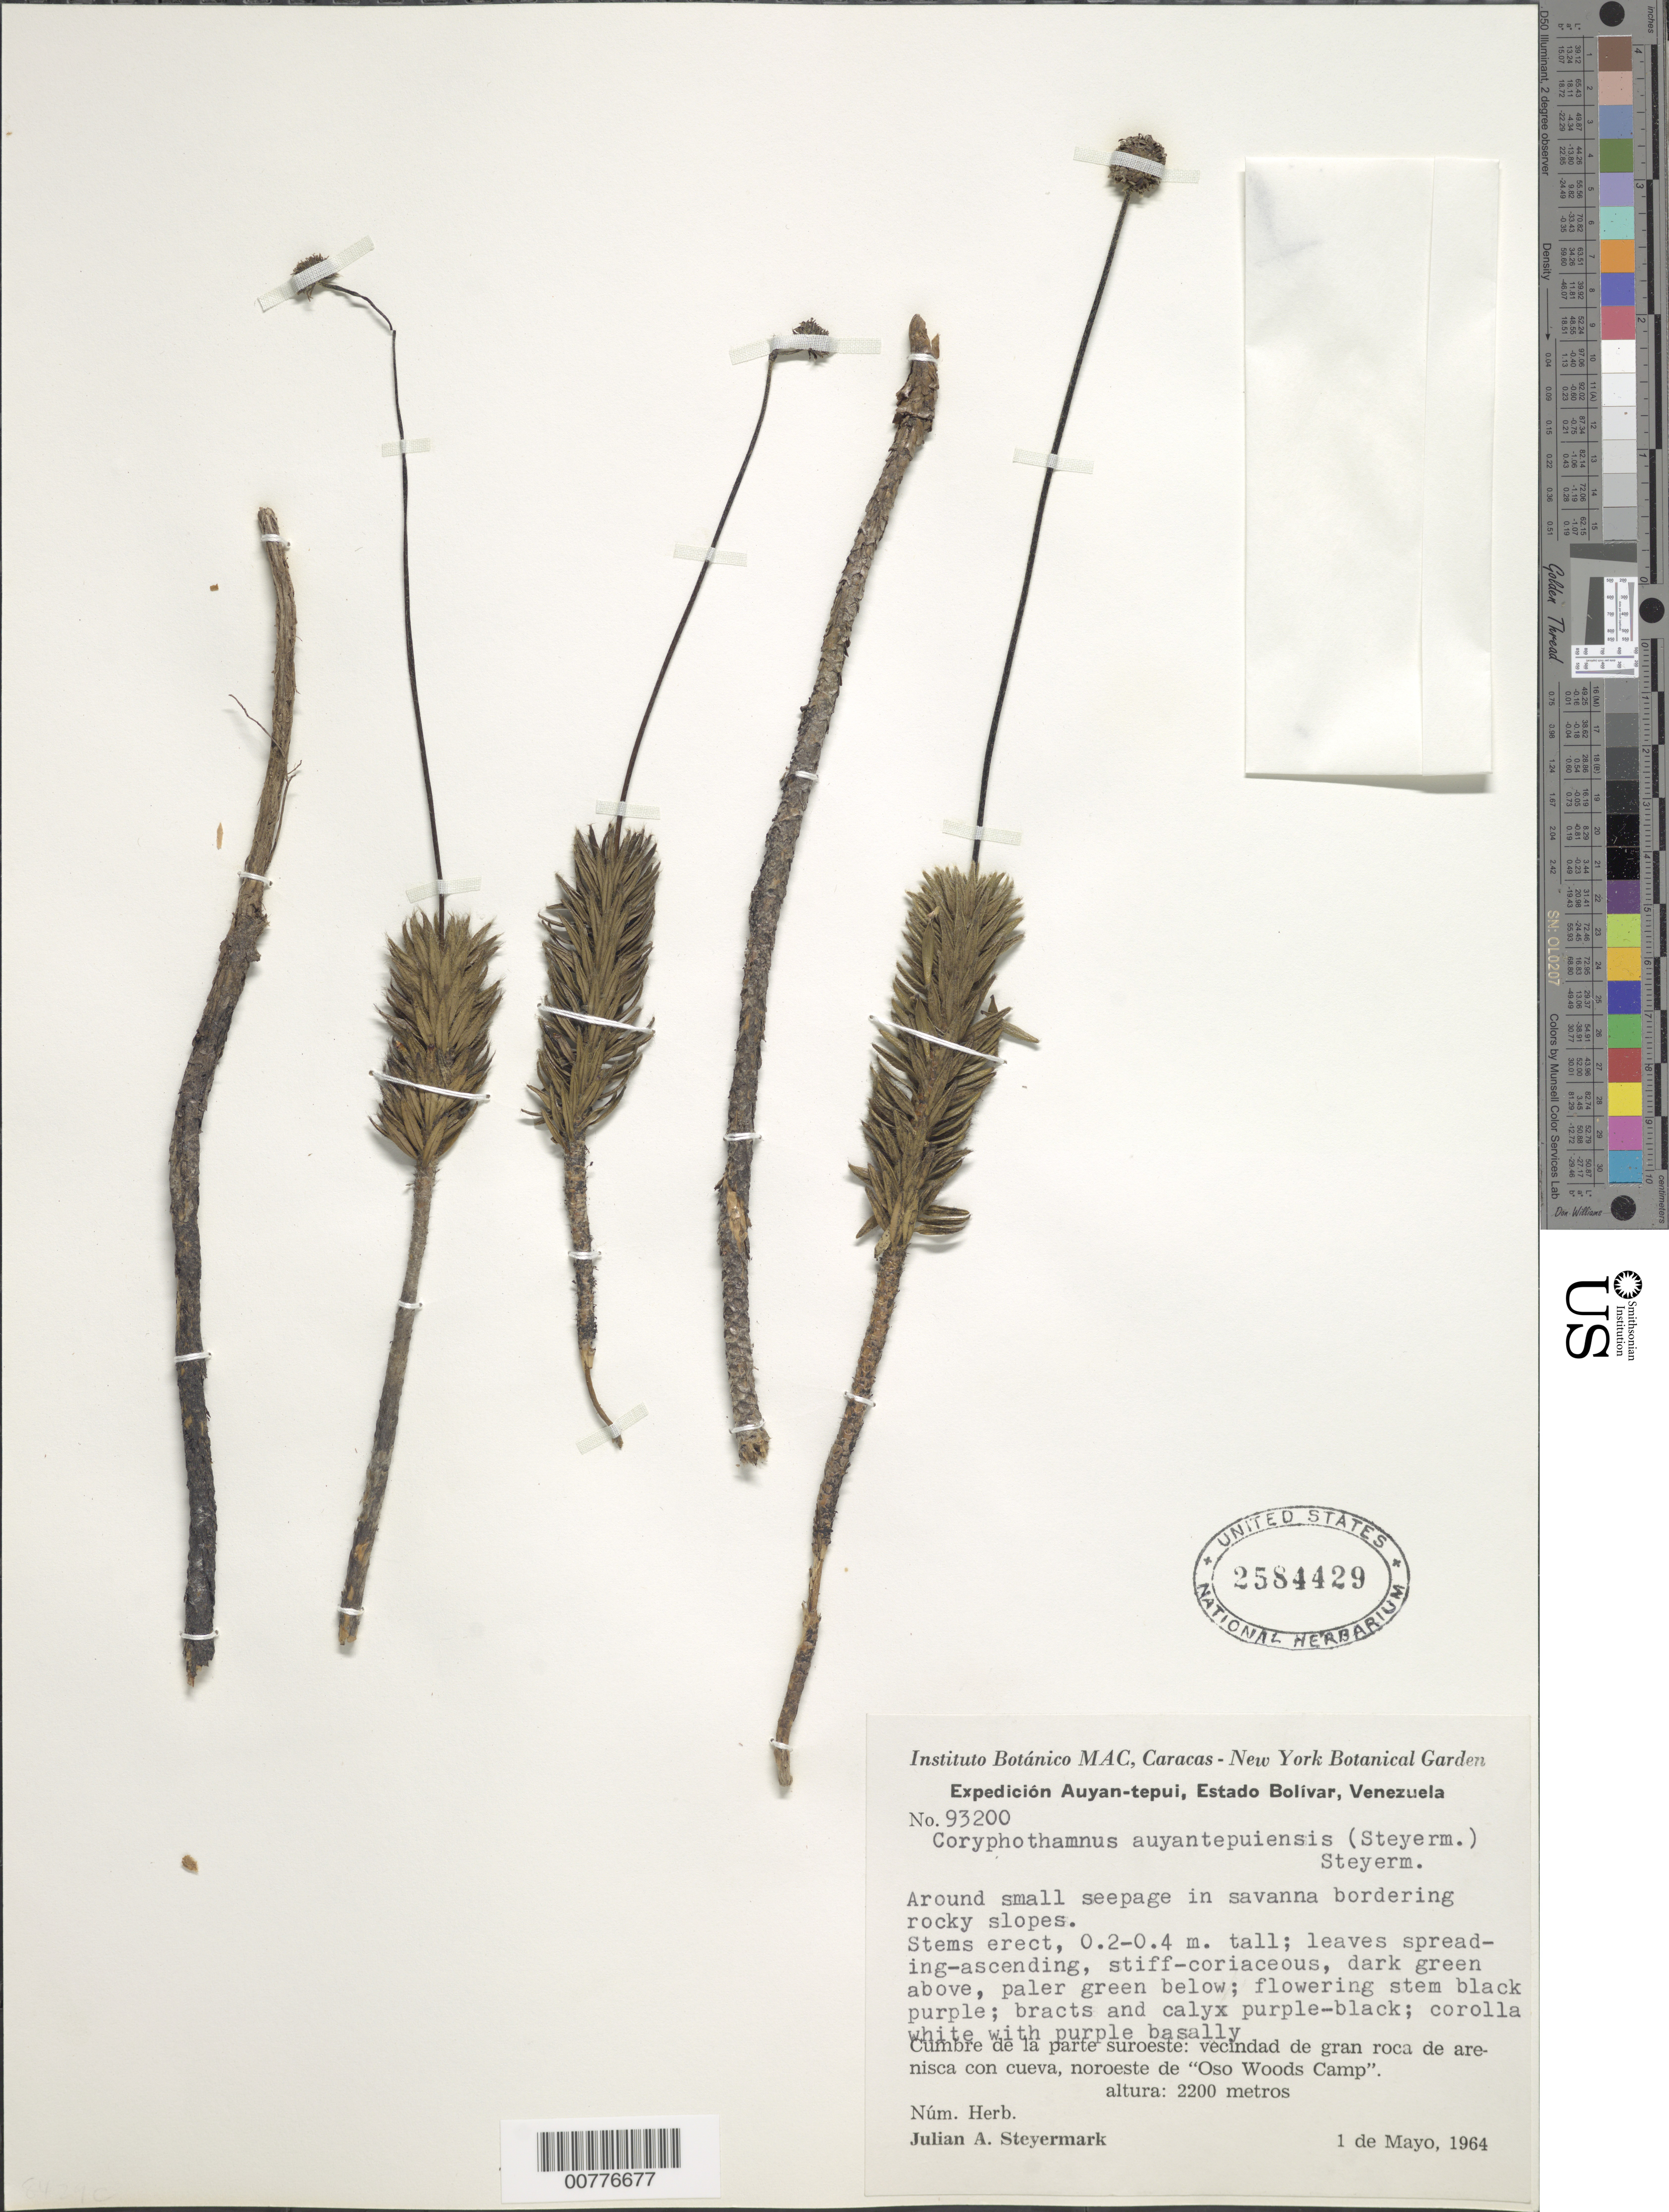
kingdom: Plantae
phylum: Tracheophyta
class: Magnoliopsida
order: Gentianales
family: Rubiaceae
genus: Coryphothamnus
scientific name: Coryphothamnus auyantepuiensis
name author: (Steyerm.) Steyerm.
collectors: J. Steyermark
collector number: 93200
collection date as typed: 1-May-64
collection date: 1964-05-01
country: Venezuela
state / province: Bolívar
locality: Auyan-tepuí, SE summit, NE of "Oso Woods Camp"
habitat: Around small seepage in scrub savanna bordering rocky slopes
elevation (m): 2200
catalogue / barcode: US 2584429